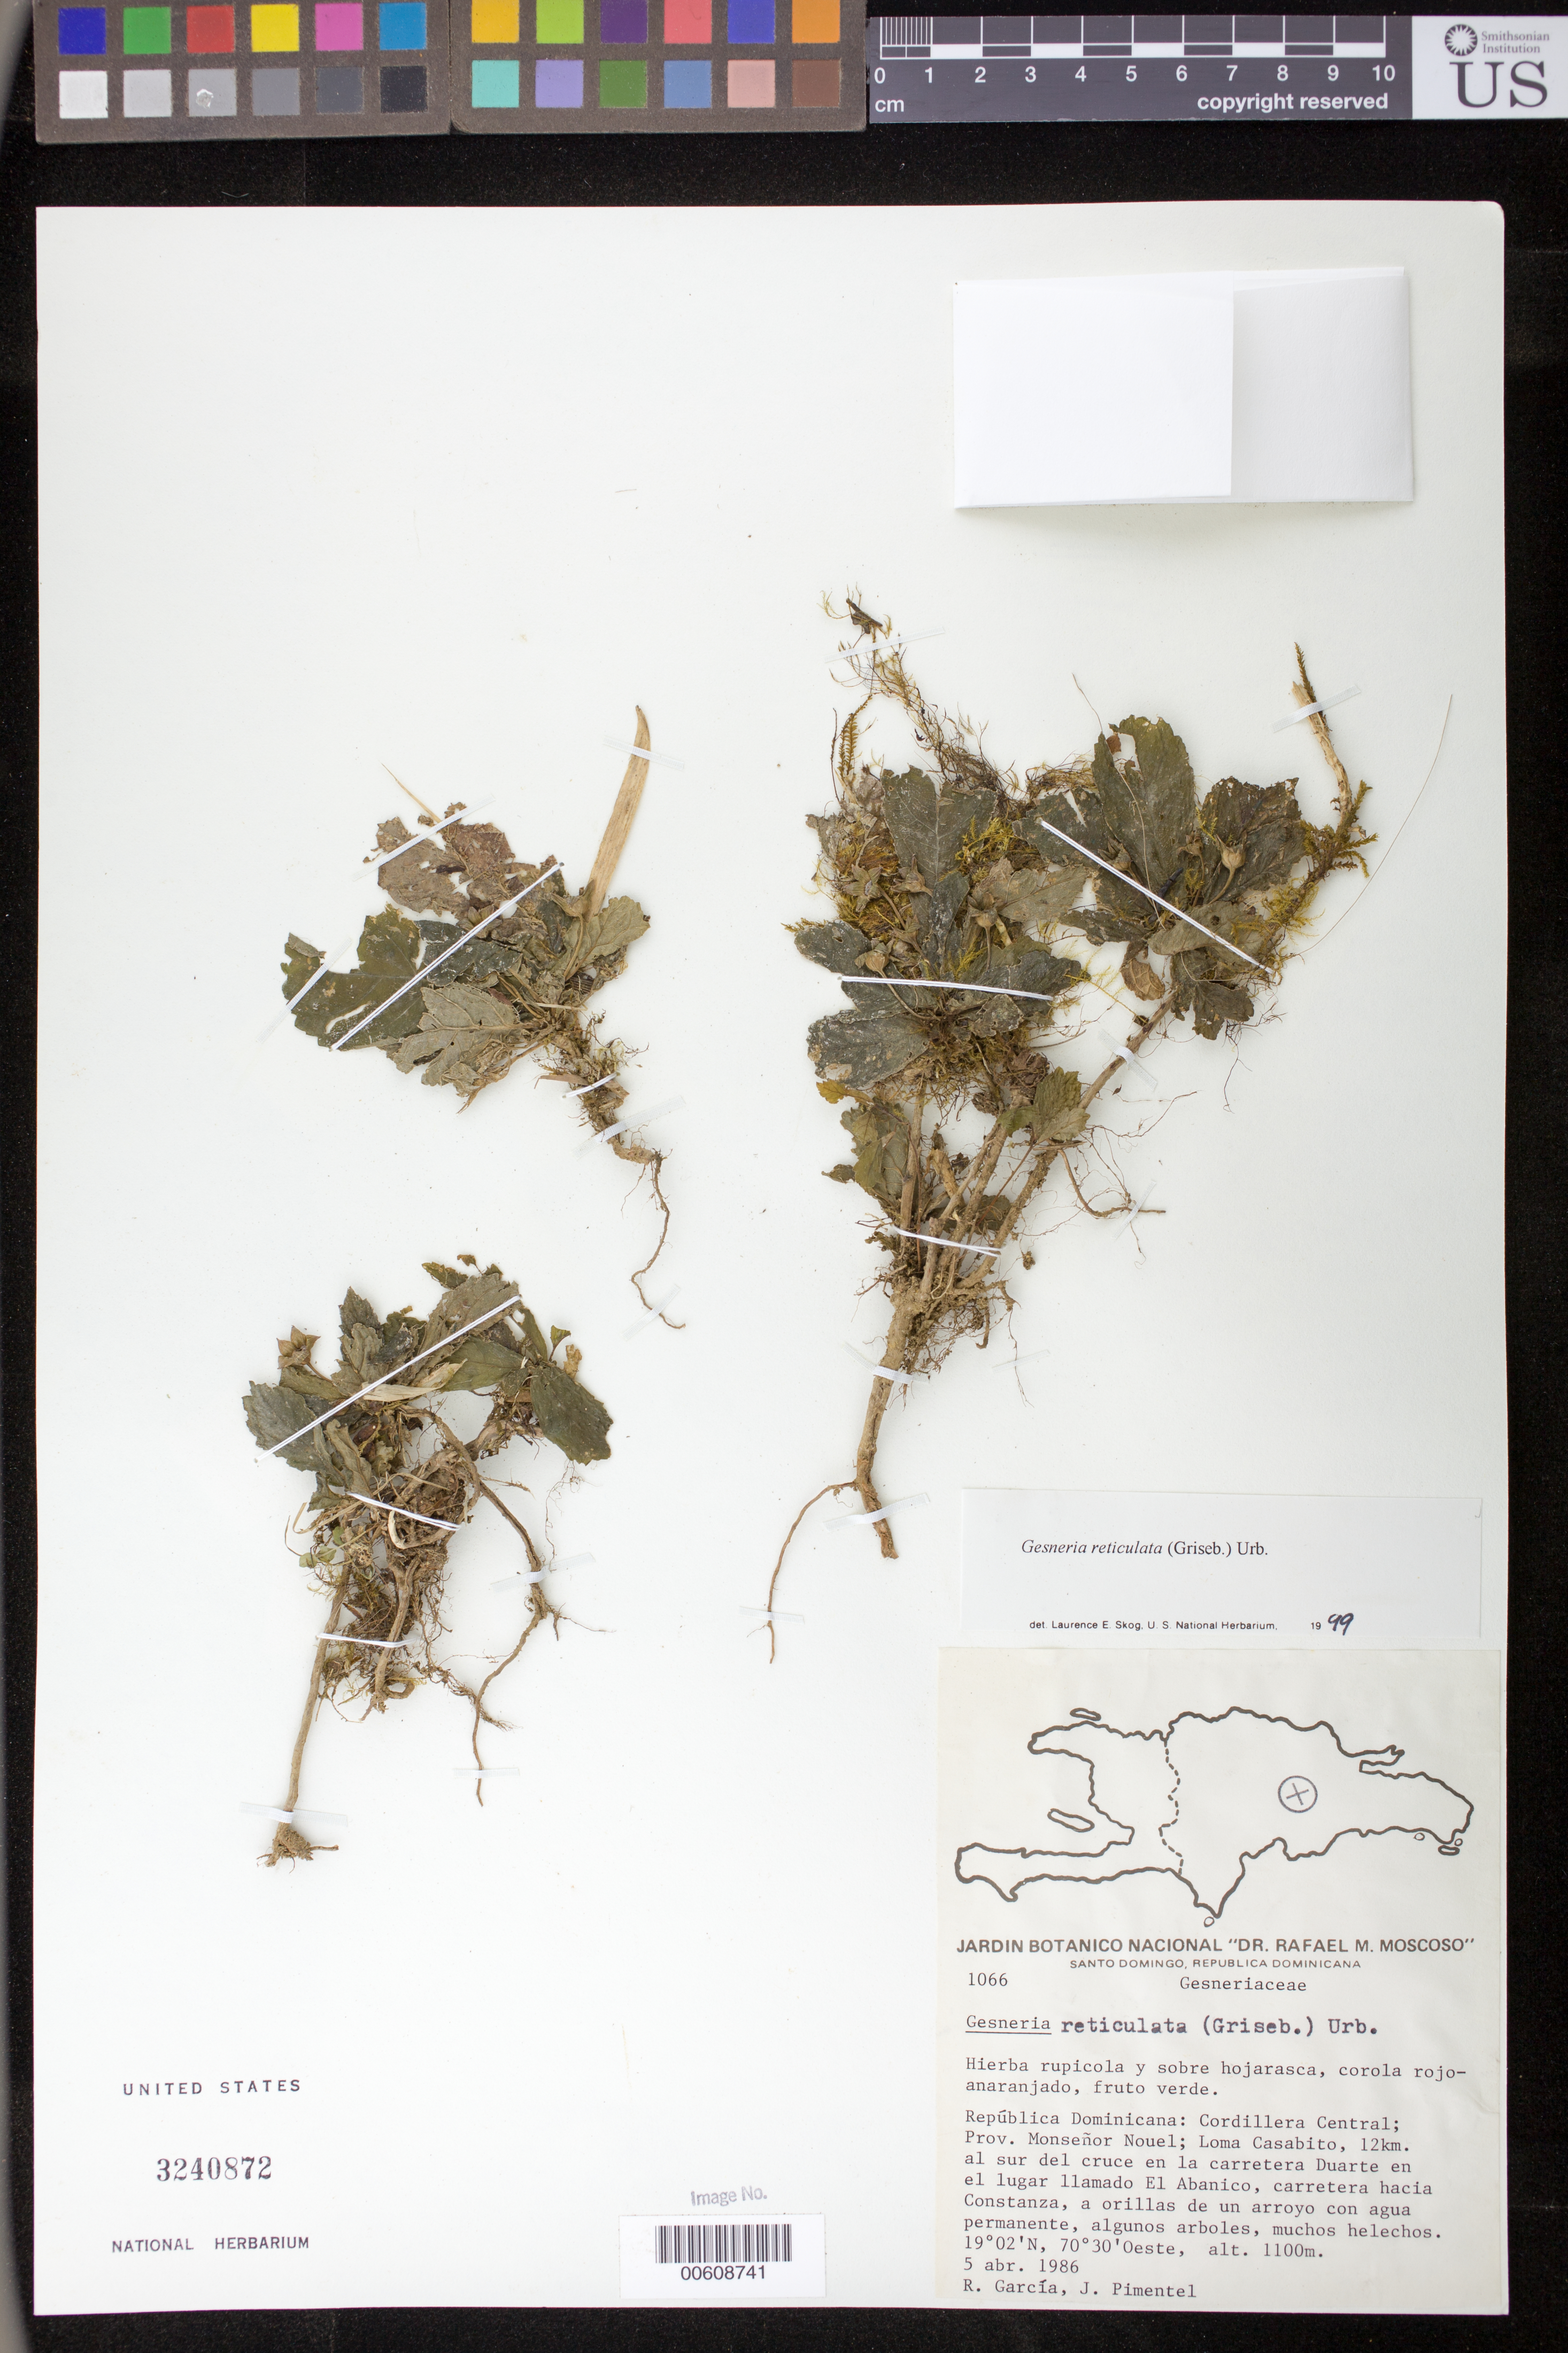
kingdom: Plantae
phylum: Tracheophyta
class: Magnoliopsida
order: Lamiales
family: Gesneriaceae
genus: Gesneria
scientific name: Gesneria reticulata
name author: (Griseb.) Urb.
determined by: Skog, Laurence E.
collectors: R. García & J. Pimentel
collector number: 1066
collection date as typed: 05 Apr 1986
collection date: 1986-04-05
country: Dominican Republic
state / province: Monseñor Nouel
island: Hispaniola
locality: Cordillaer Central: Prov. Monseñor Nouel, Loma Casabito, 12 km al S del cruce en la carretera Duarte en el lugar llamado El Abanico, carretera hacia Constanza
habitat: A orillas de un arroyo con agua permanente, algunos árboles, muchos helechos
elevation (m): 1100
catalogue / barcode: US 3240872